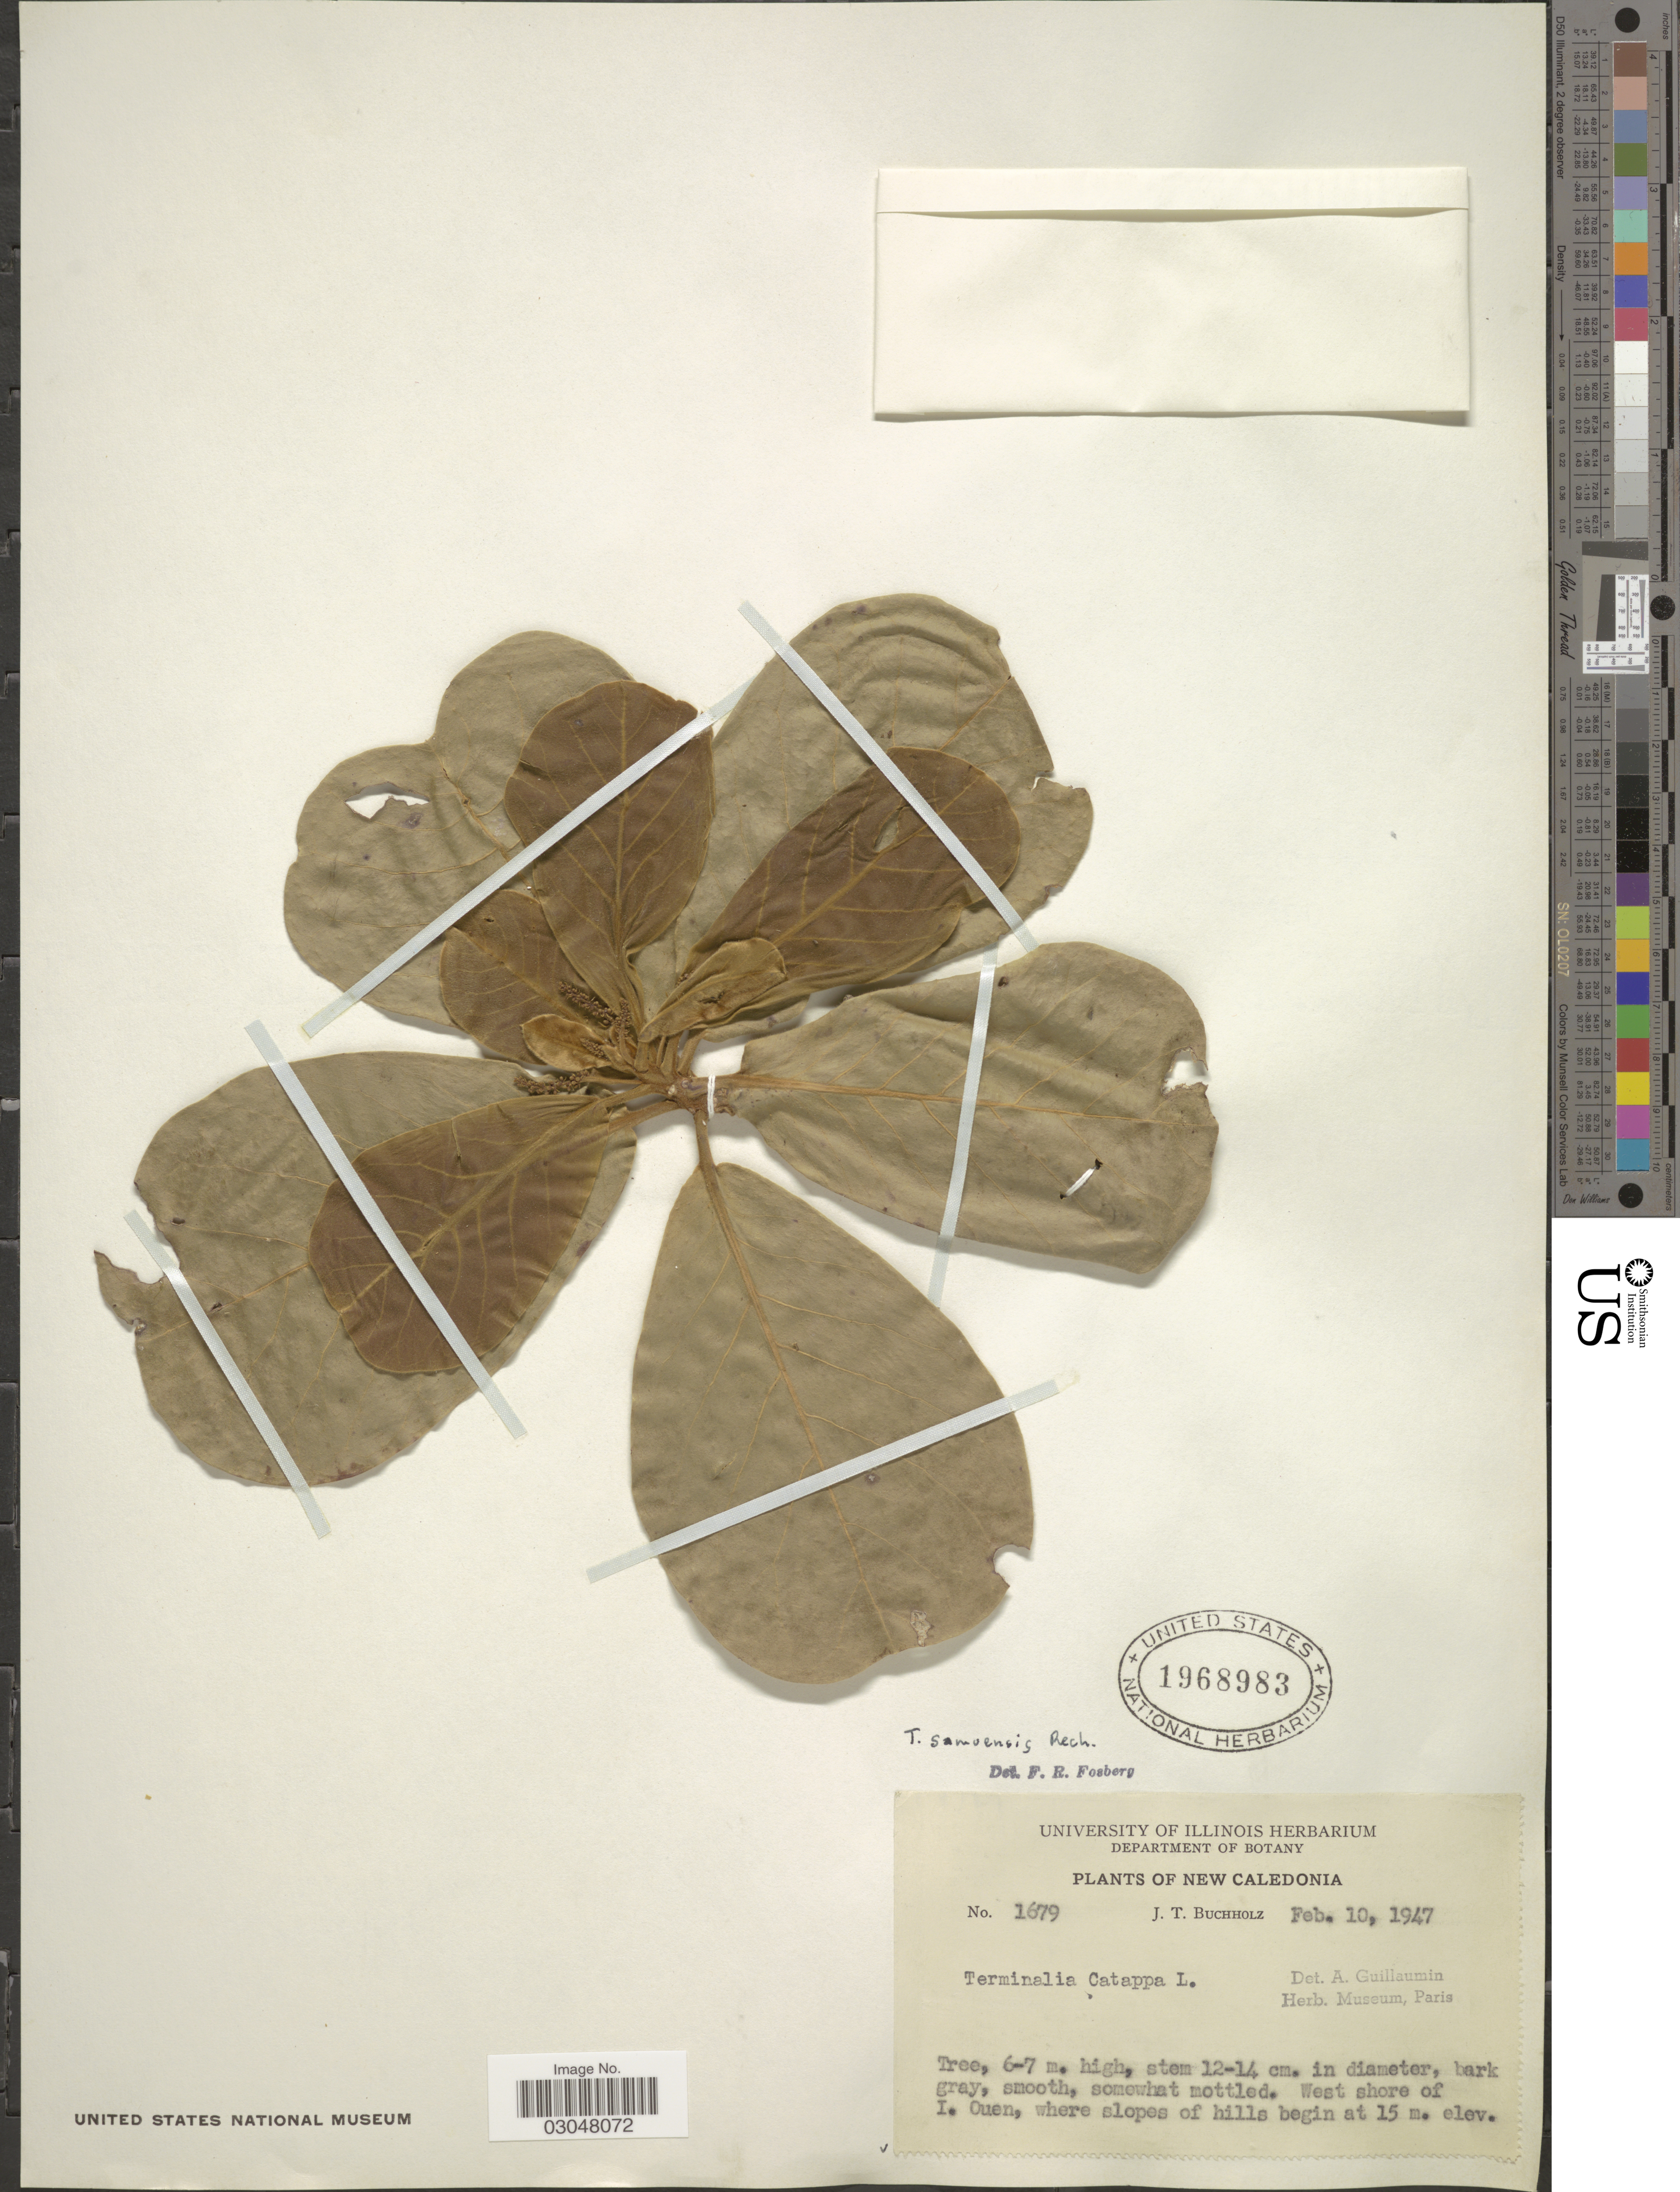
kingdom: Plantae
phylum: Tracheophyta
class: Magnoliopsida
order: Myrtales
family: Combretaceae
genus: Terminalia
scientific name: Terminalia samoensis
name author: Rech.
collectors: J. T. Buchholz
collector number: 1679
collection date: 1947-02-10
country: New Caledonia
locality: West shore of I. Ouen.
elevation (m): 15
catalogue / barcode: US 1968983